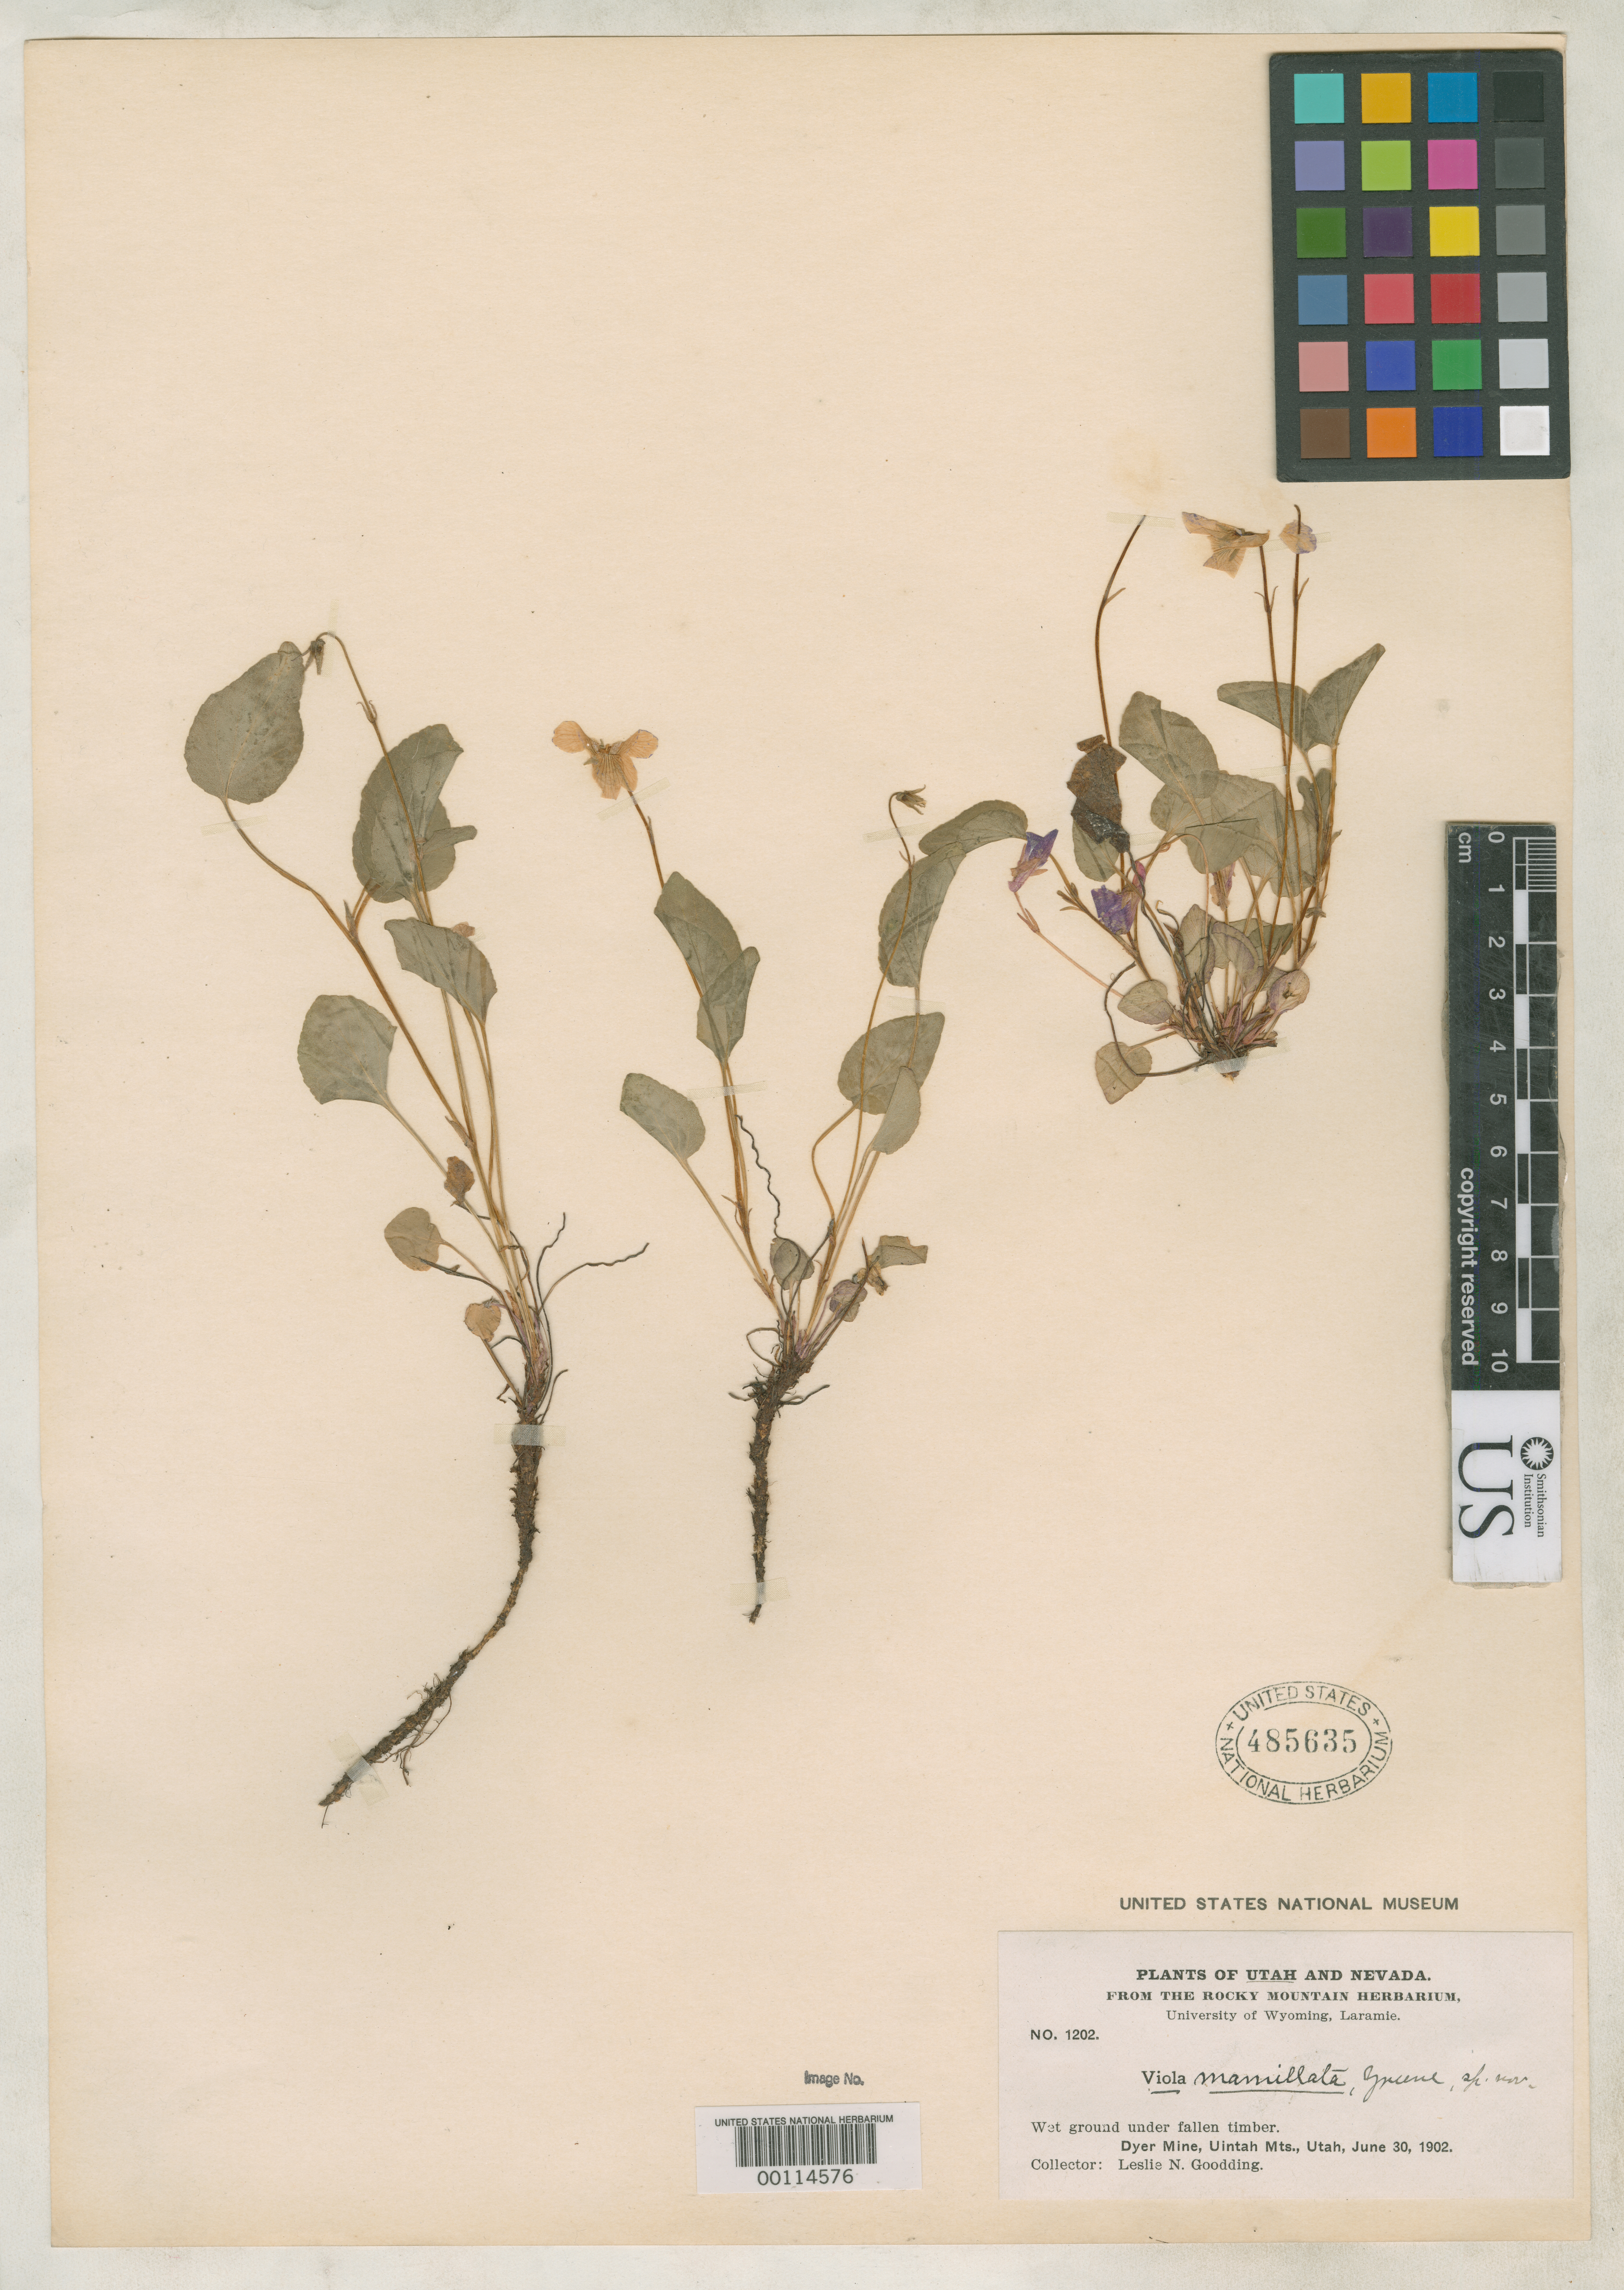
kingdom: Plantae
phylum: Tracheophyta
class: Magnoliopsida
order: Malpighiales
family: Violaceae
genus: Viola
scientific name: Viola mamillata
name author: Greene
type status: Holotype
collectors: L. N. Goodding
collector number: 1202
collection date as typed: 30 Jun 1902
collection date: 1902-06-30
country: United States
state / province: Utah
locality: Uintah Mountains, Dyer Mine.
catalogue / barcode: US 485635